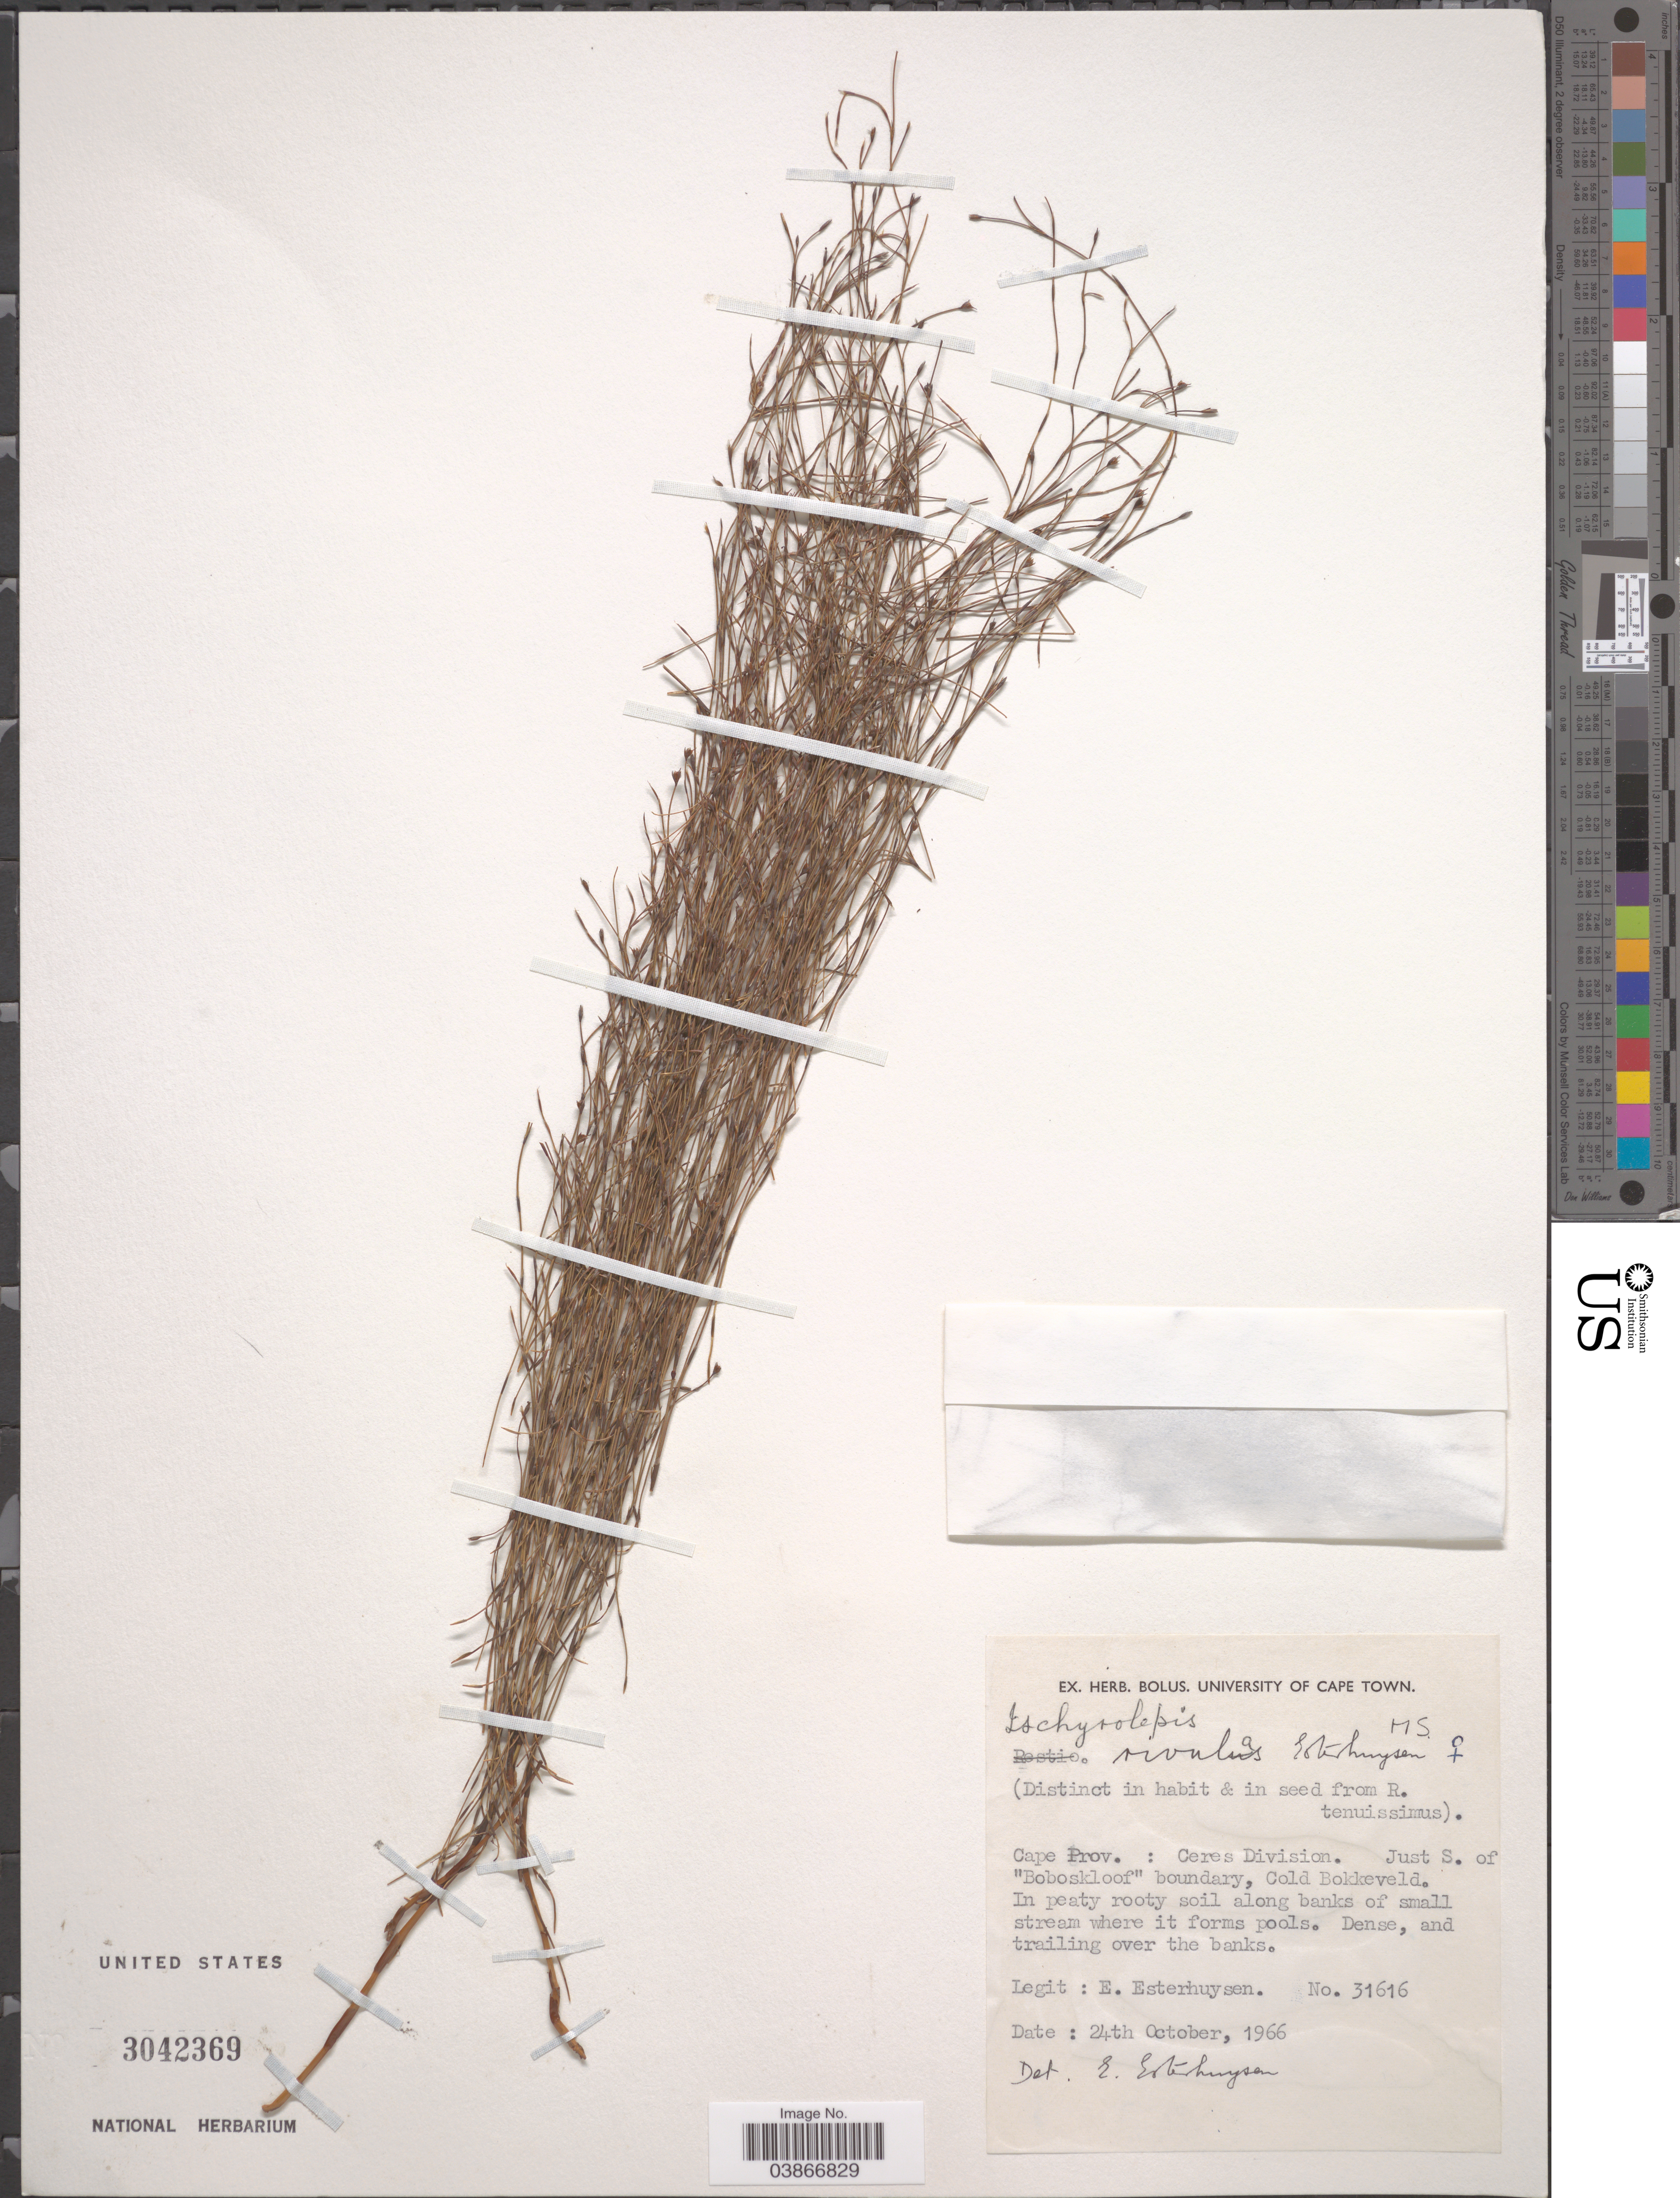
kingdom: Plantae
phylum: Tracheophyta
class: Liliopsida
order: Poales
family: Restionaceae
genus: Restio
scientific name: Restio rivulus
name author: (Esterh.) H.P. Linder & C.R. Hardy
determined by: Strong, Mark T., (BOT), Smithsonian Institution - National Museum of Natural History (UNITED STATES)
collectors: E. E. Esterhuysen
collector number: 31616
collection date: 1966-10-24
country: South Africa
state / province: Western Cape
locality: Ceres Division. Just S. of "Boboskloof" boundary, Cold Bokkeveld.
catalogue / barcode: US 3042369